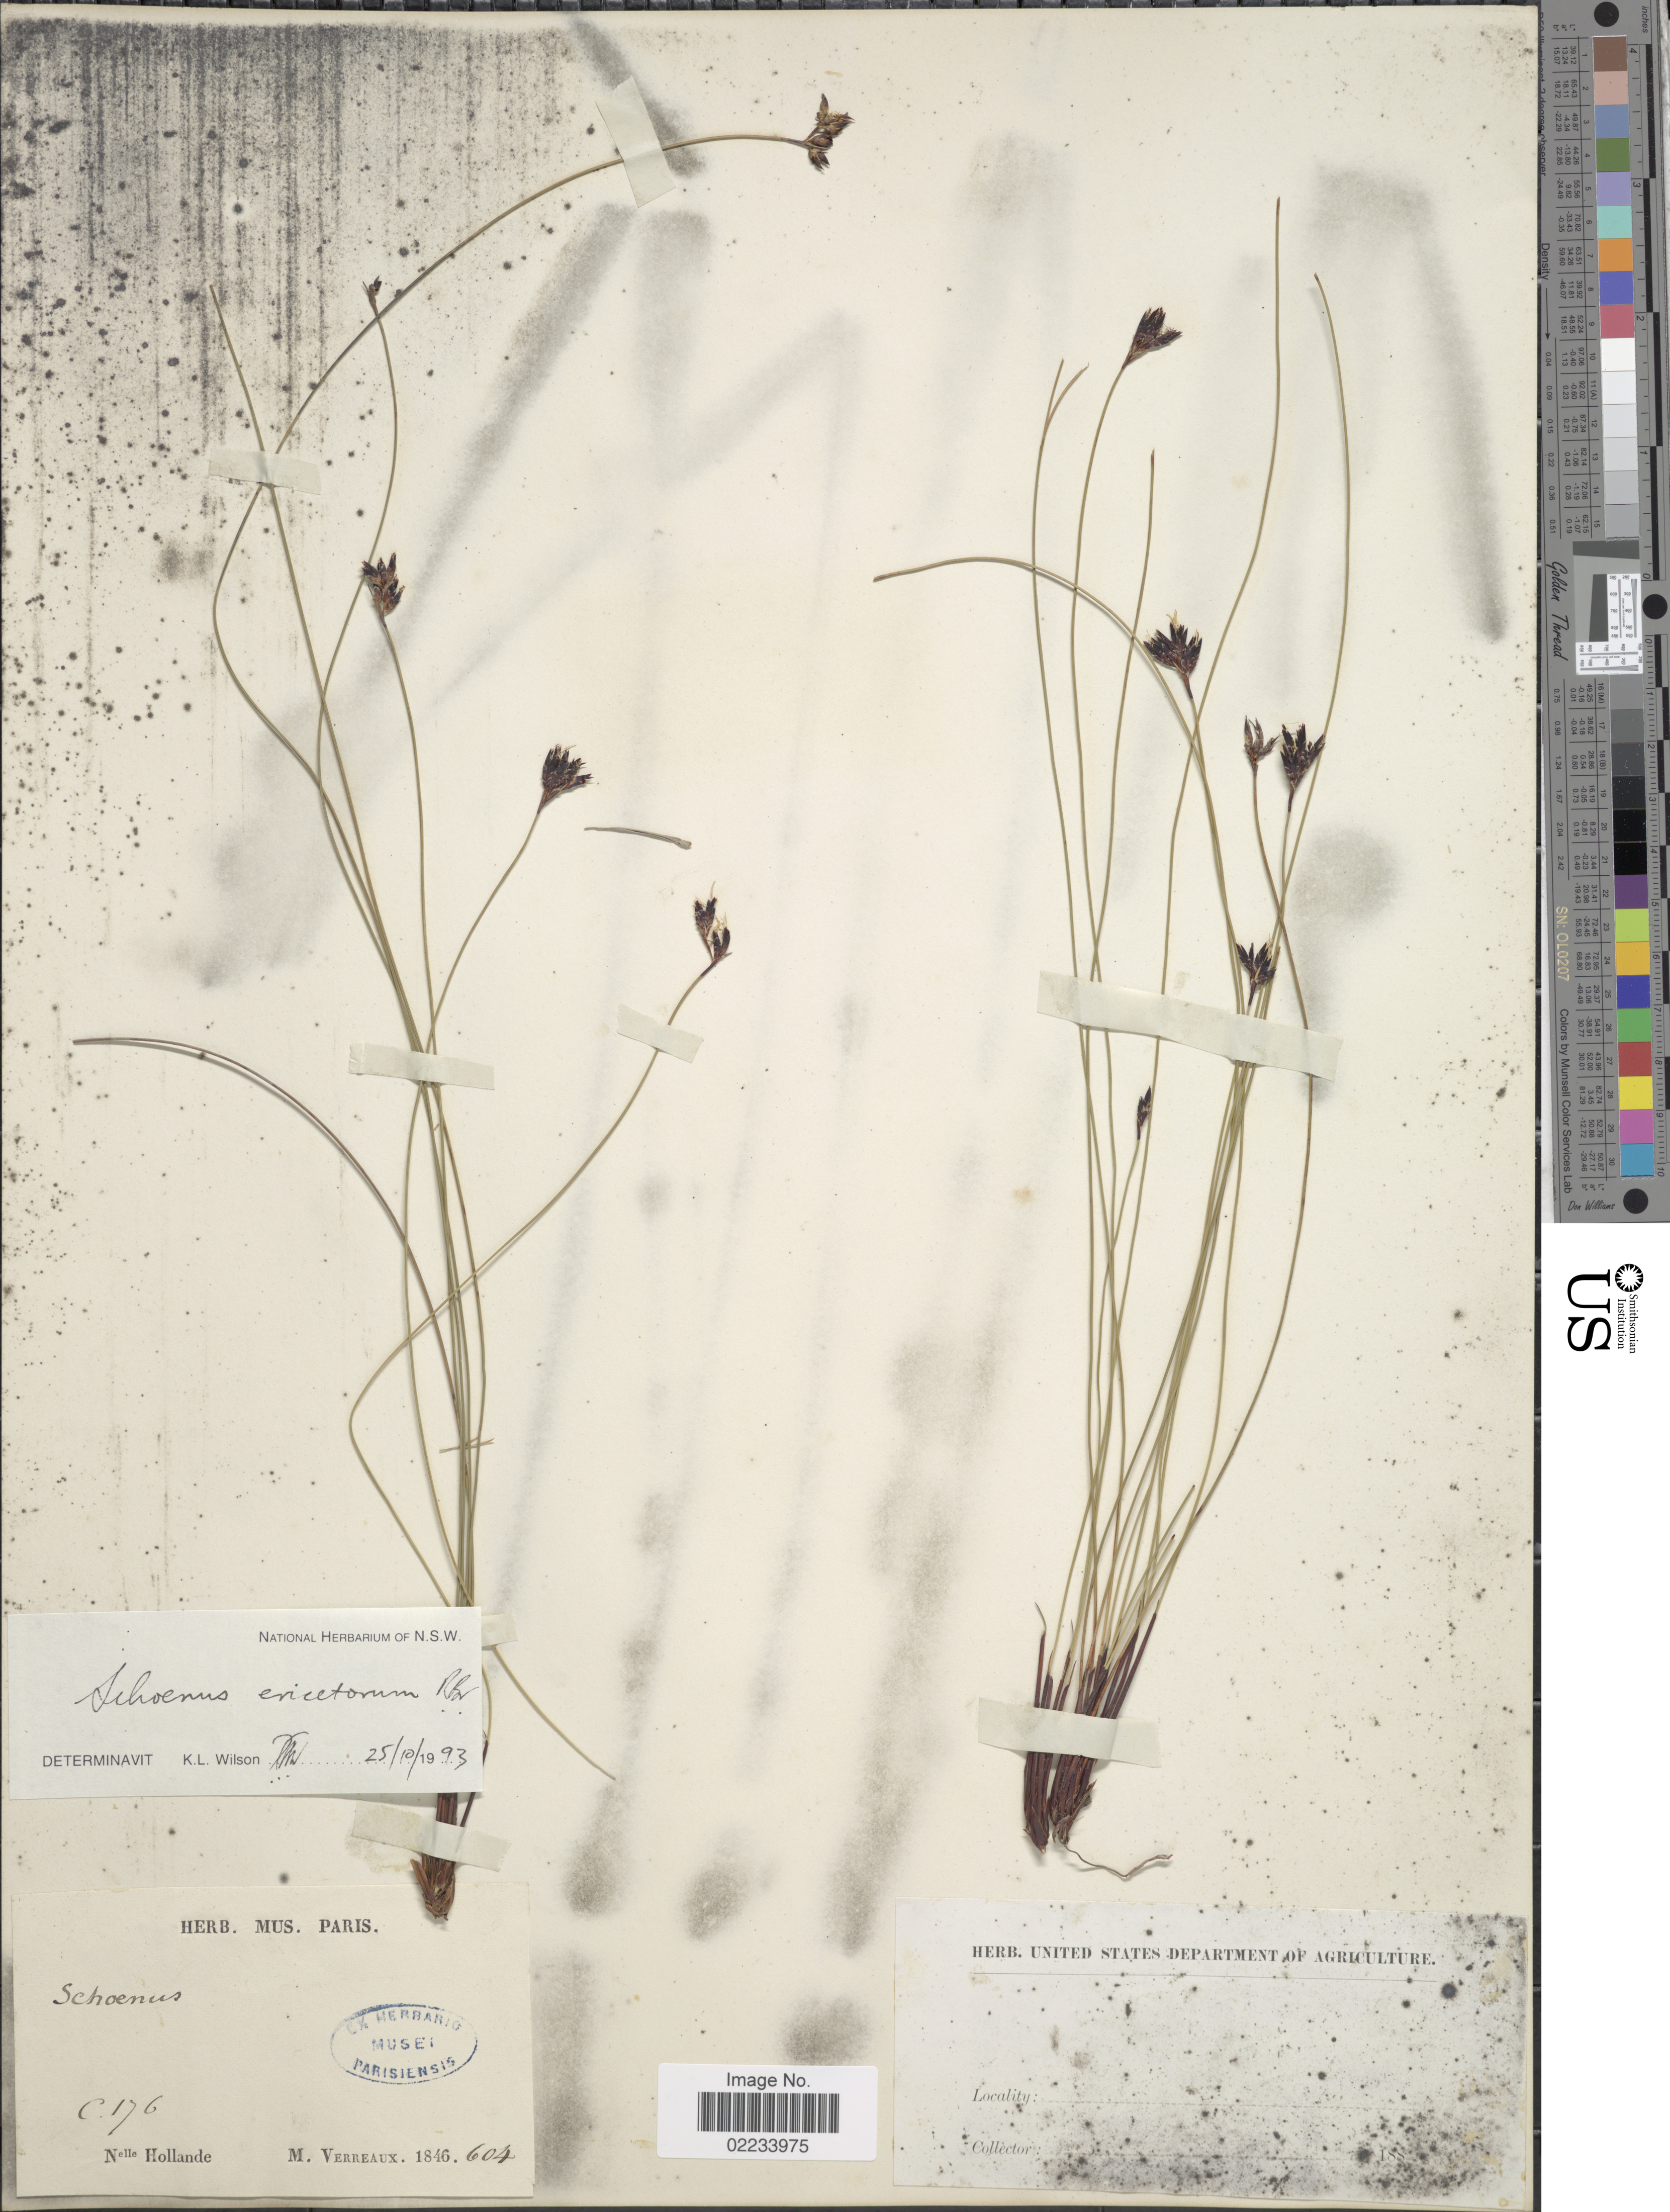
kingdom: Plantae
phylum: Tracheophyta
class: Liliopsida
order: Poales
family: Cyperaceae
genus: Schoenus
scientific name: Schoenus ericetorum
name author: R. Br.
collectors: J. Verreaux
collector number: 604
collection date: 1846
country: Australia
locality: Nelle Hollande